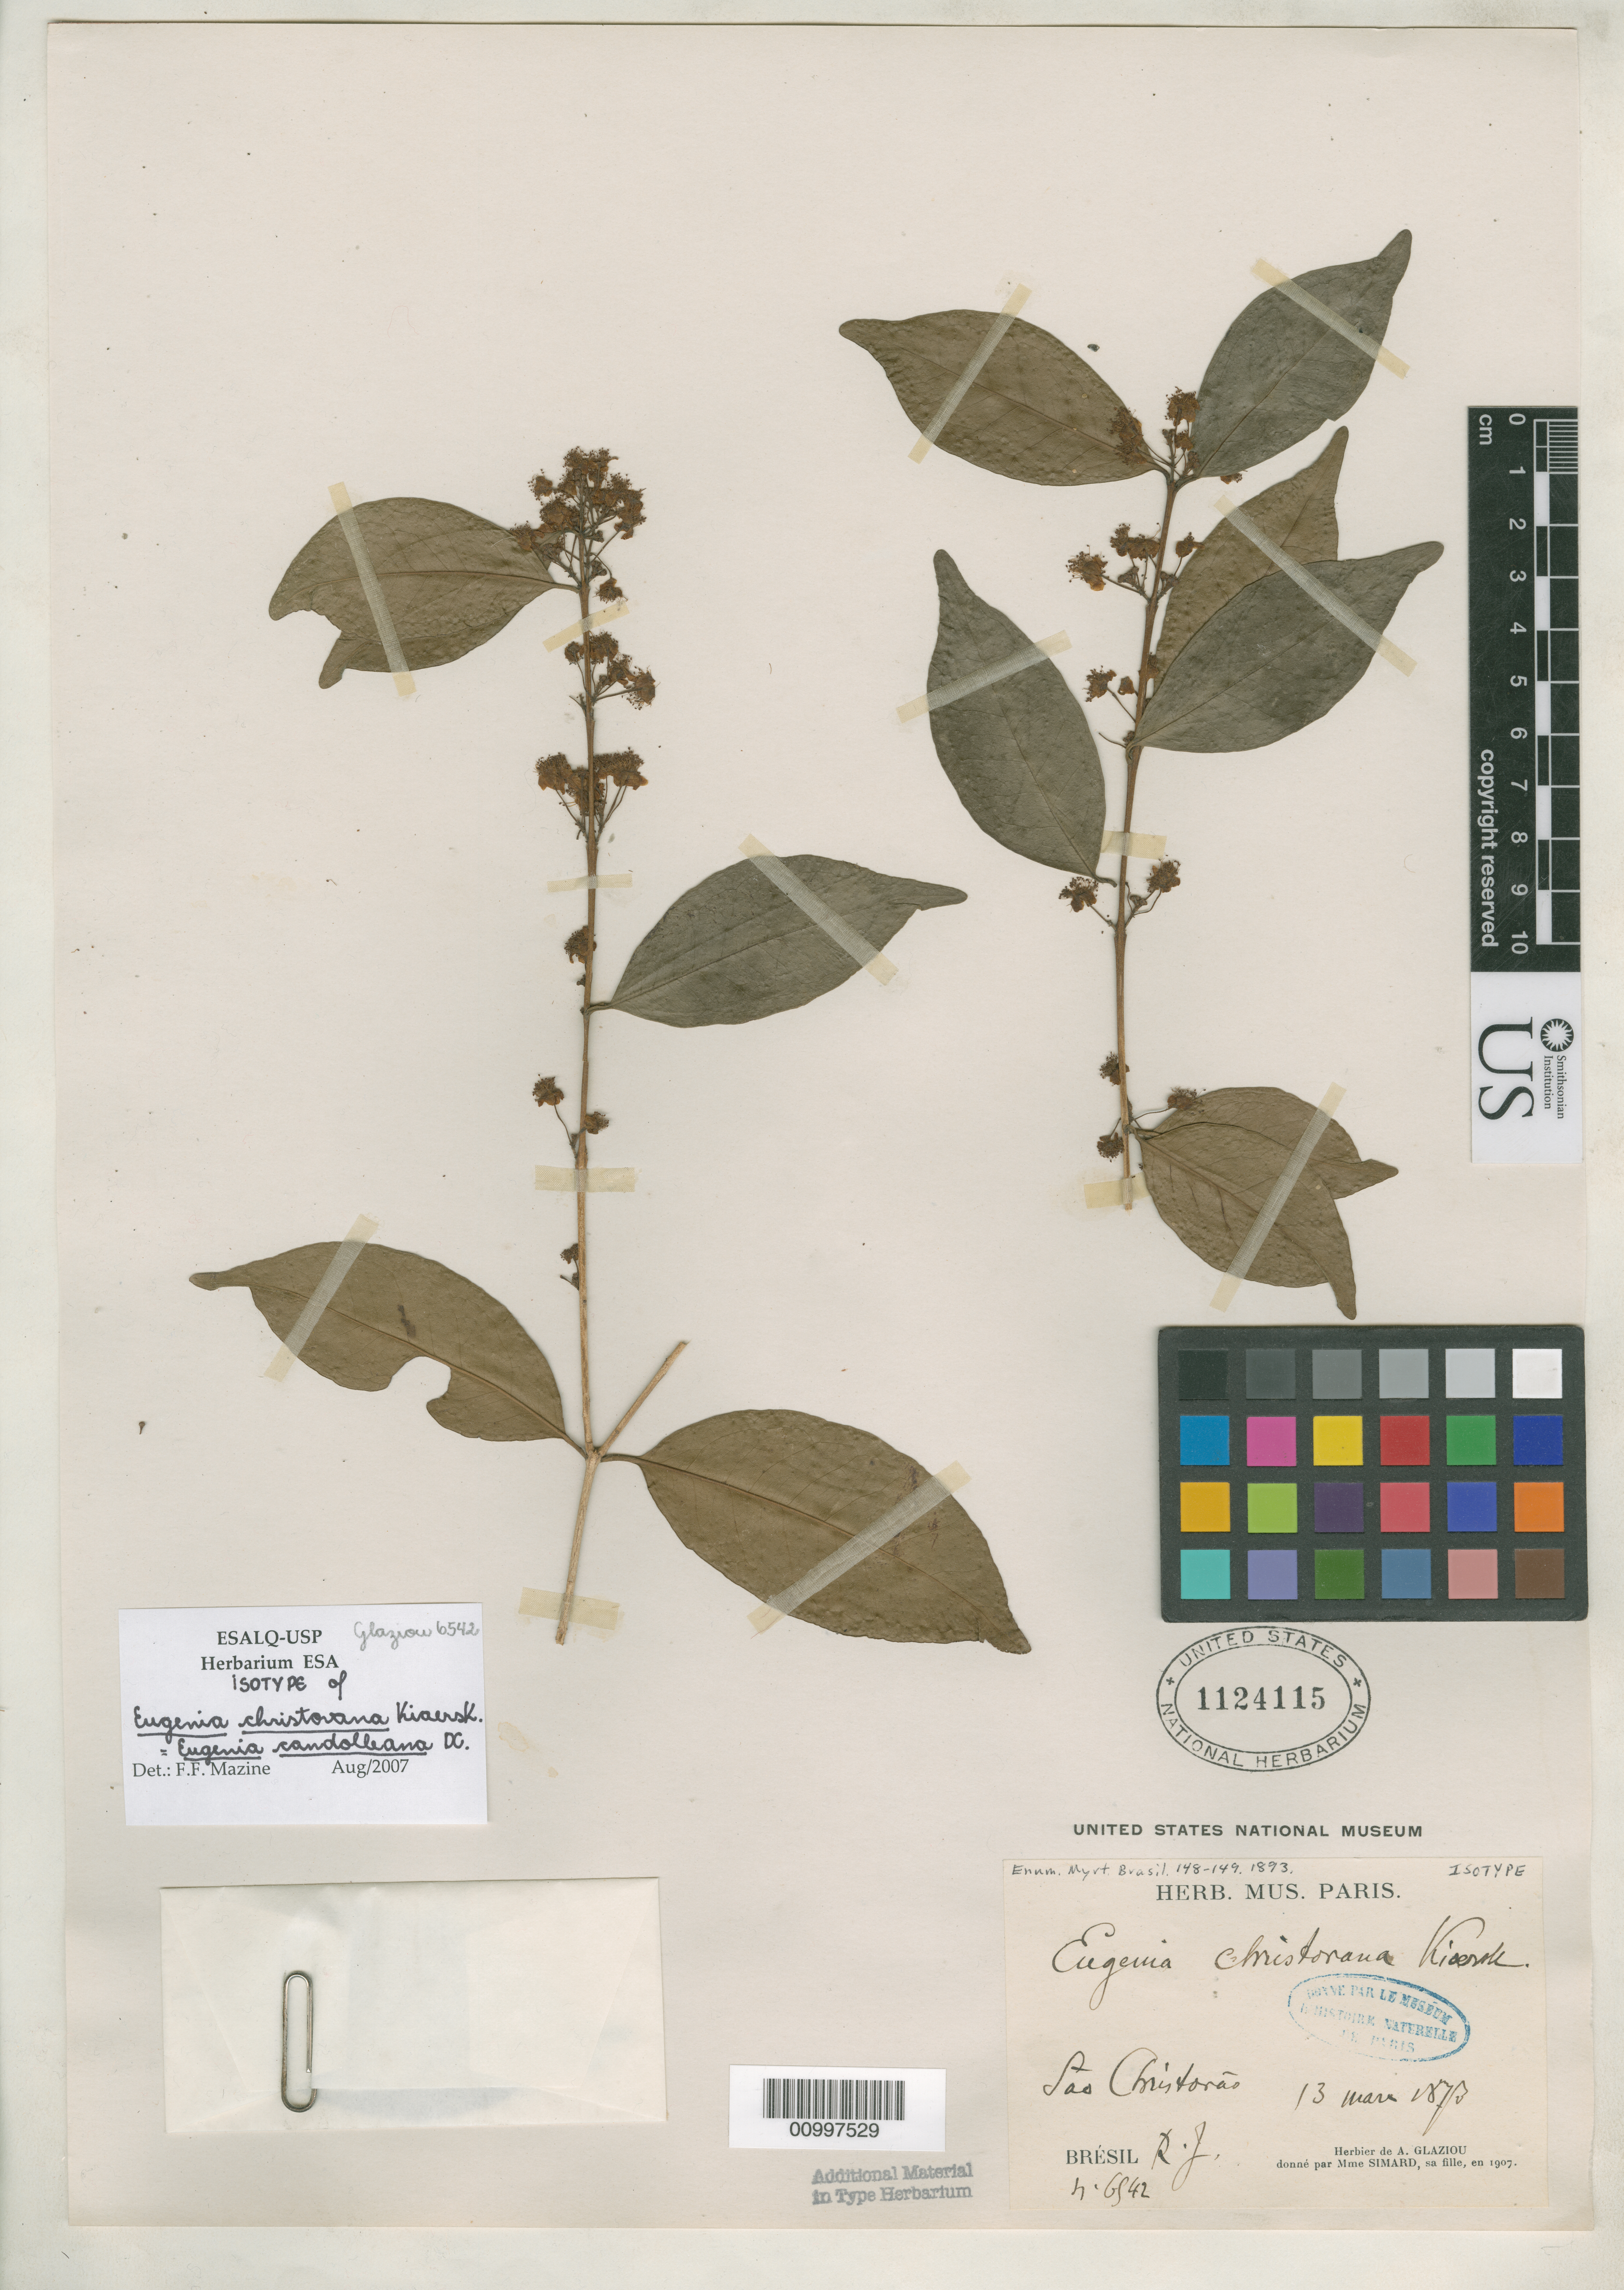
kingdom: Plantae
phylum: Tracheophyta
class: Magnoliopsida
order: Myrtales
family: Myrtaceae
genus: Eugenia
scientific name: Eugenia christovana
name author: Kiaersk.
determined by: Mazine, Fiorella F.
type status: Isotype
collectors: A. F. M. Glaziou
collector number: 6542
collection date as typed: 13 Mar 1873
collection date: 1873-03-13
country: Brazil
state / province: Pará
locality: São Cristovão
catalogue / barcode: US 1124115